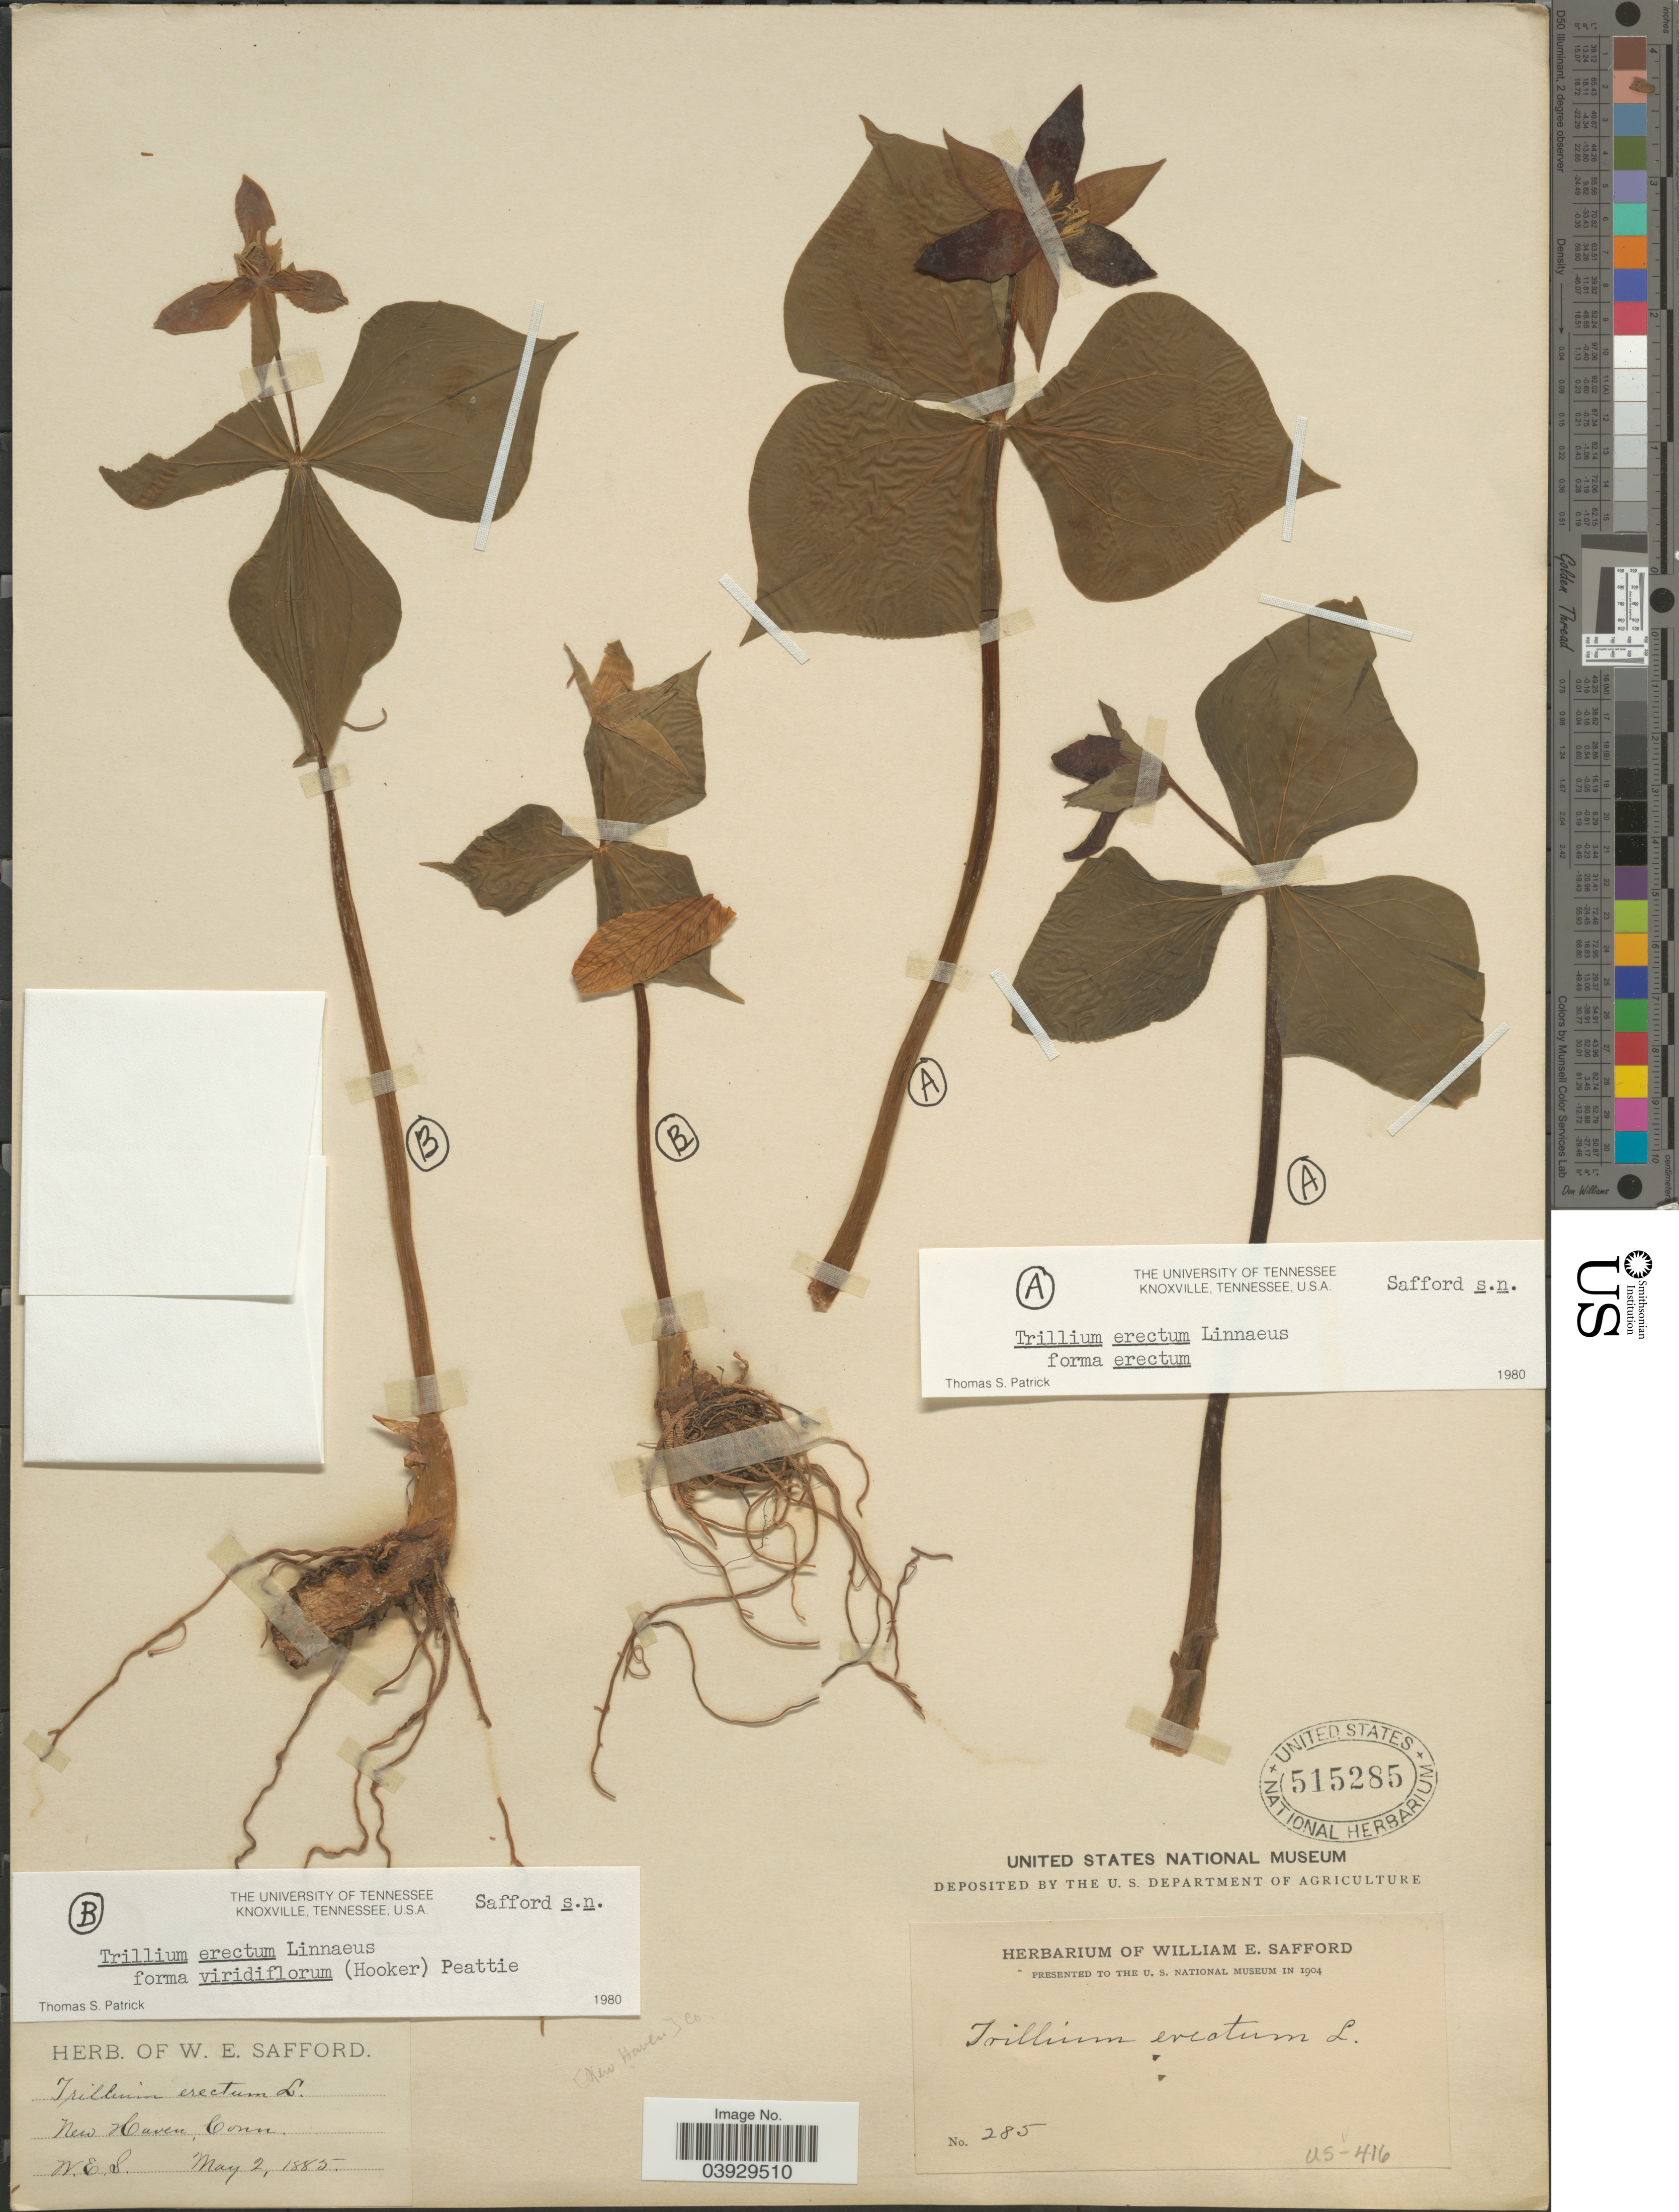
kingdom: Plantae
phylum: Tracheophyta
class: Liliopsida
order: Liliales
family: Melanthiaceae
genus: Trillium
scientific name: Trillium erectum var. album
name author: (Michx.) Pursh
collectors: W. E. Safford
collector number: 285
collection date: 1885-05-02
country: United States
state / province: Connecticut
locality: New Haven. [New Haven] Co.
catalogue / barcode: US 515285